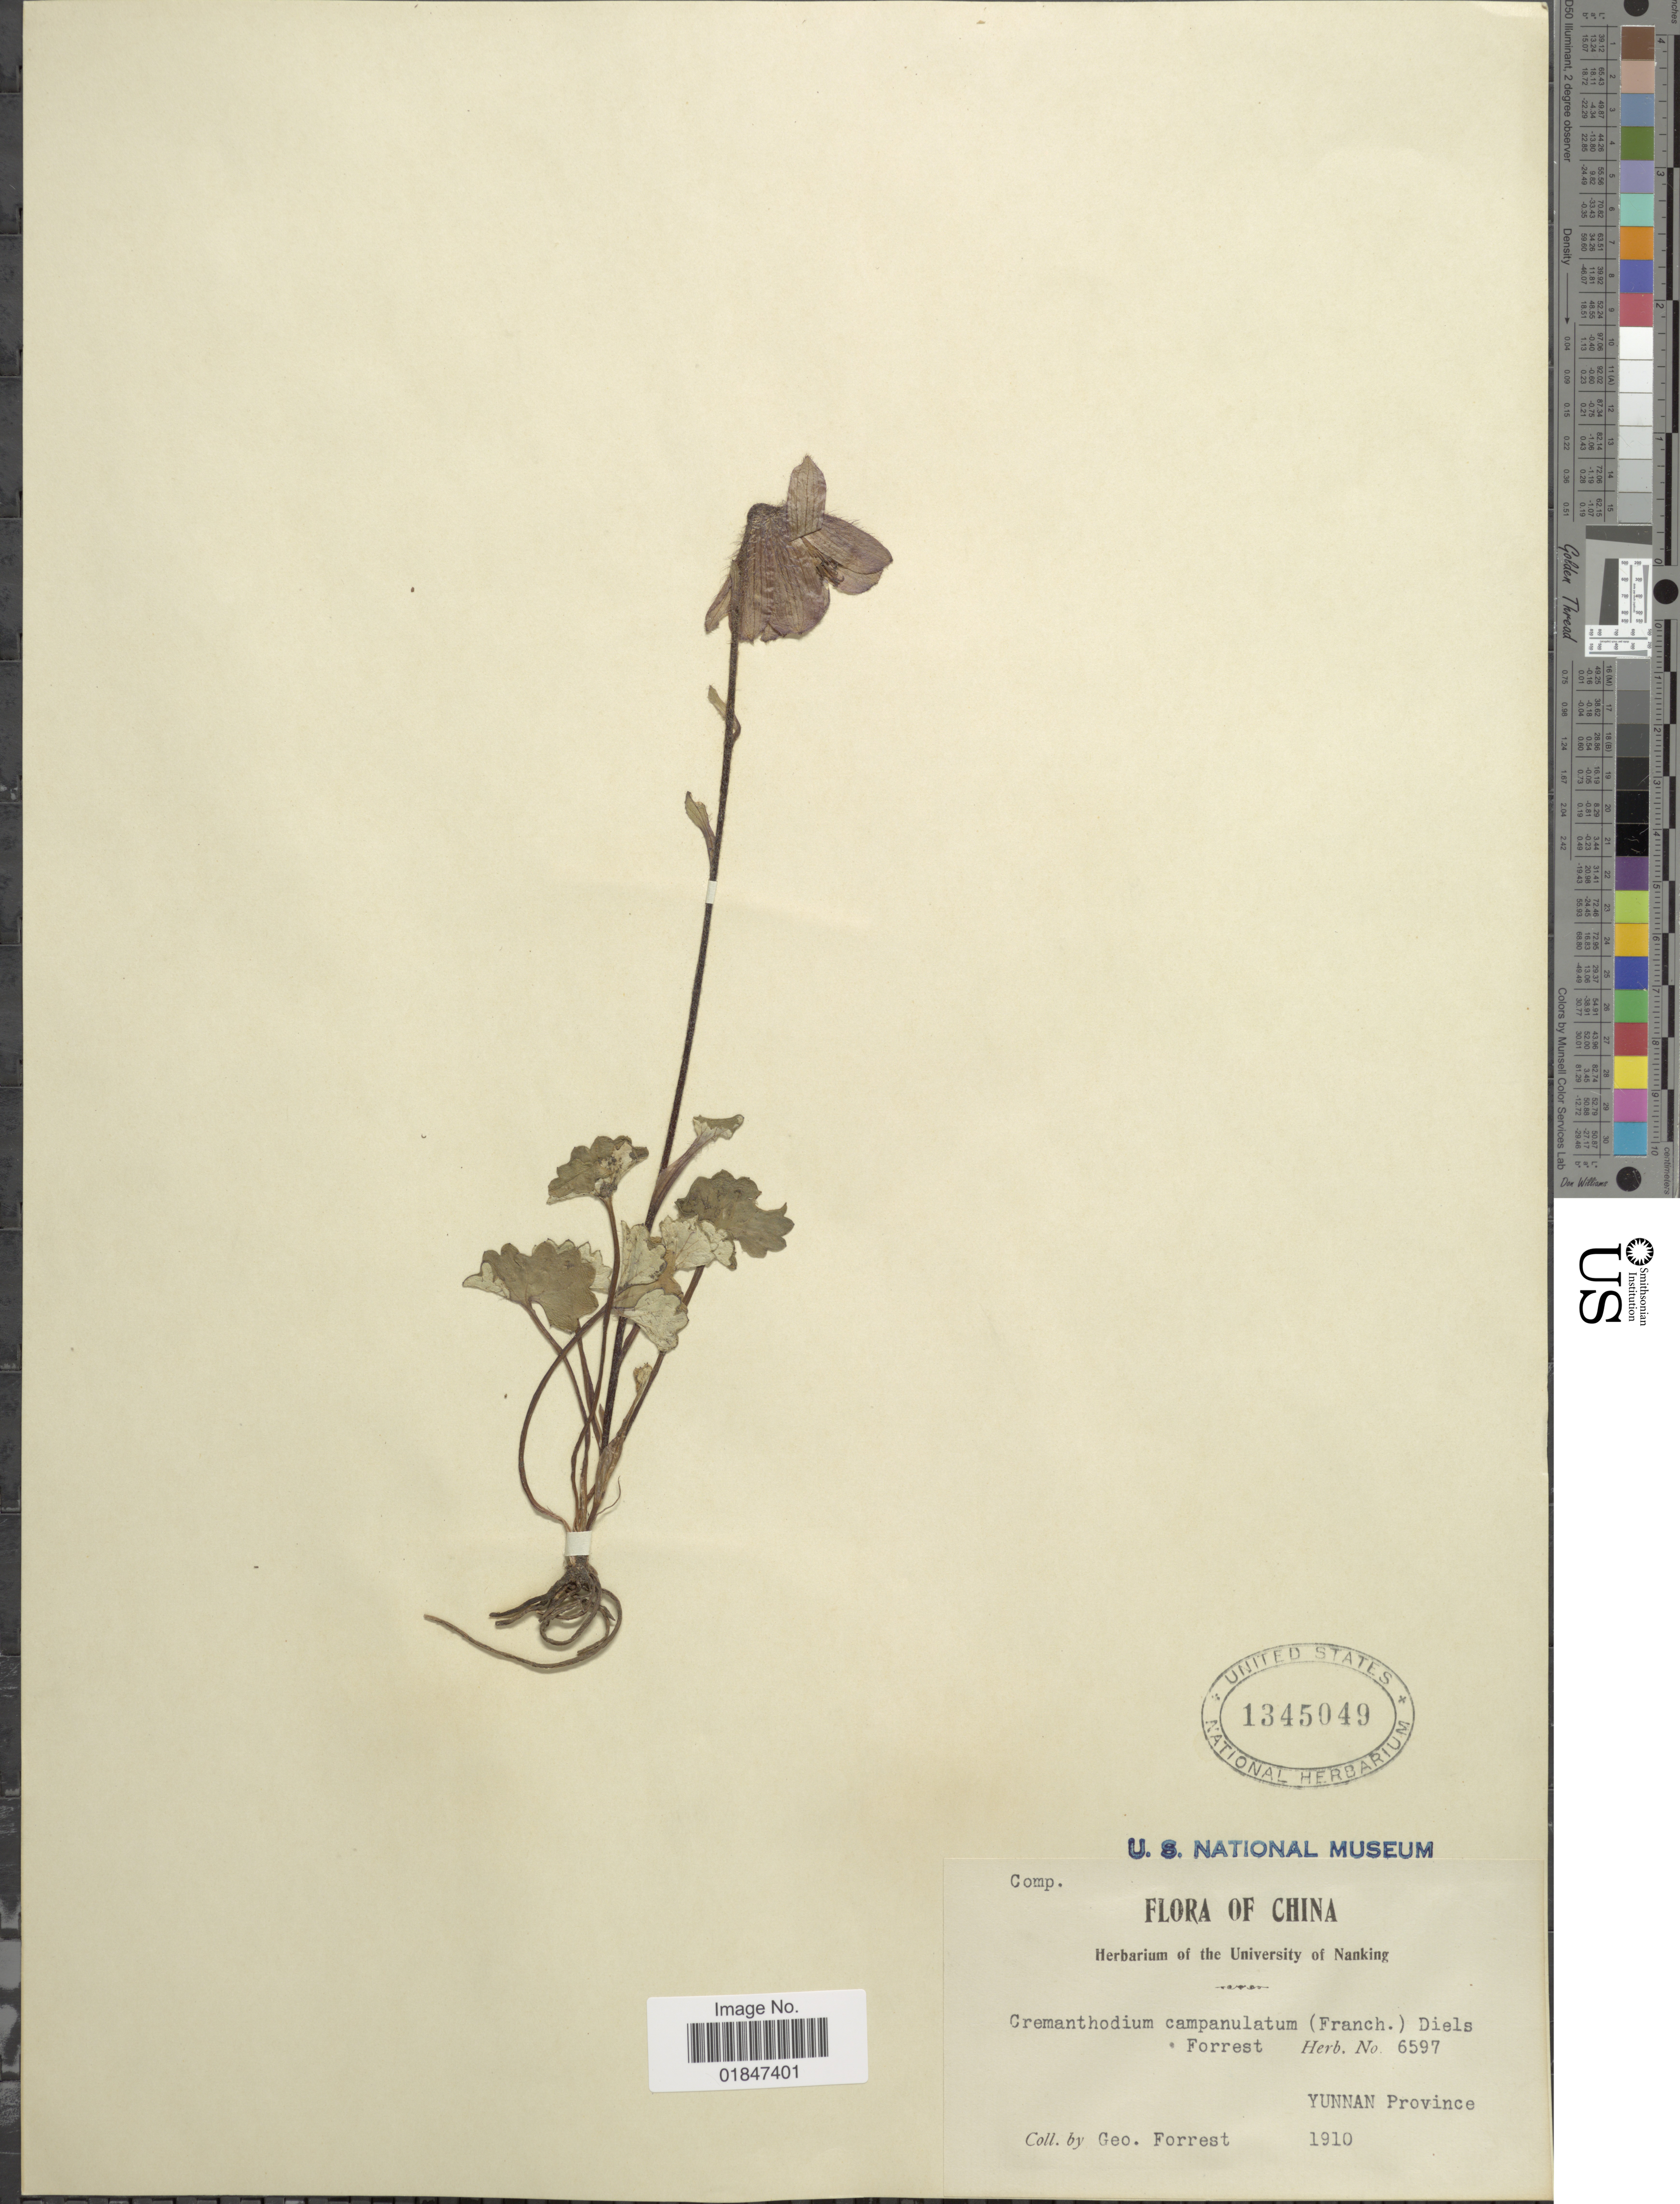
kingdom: Plantae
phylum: Tracheophyta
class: Magnoliopsida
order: Asterales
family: Asteraceae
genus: Cremanthodium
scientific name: Cremanthodium campanulatum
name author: Diels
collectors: G. Forrest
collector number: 6597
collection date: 1910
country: China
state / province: Yunnan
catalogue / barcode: US 1345049